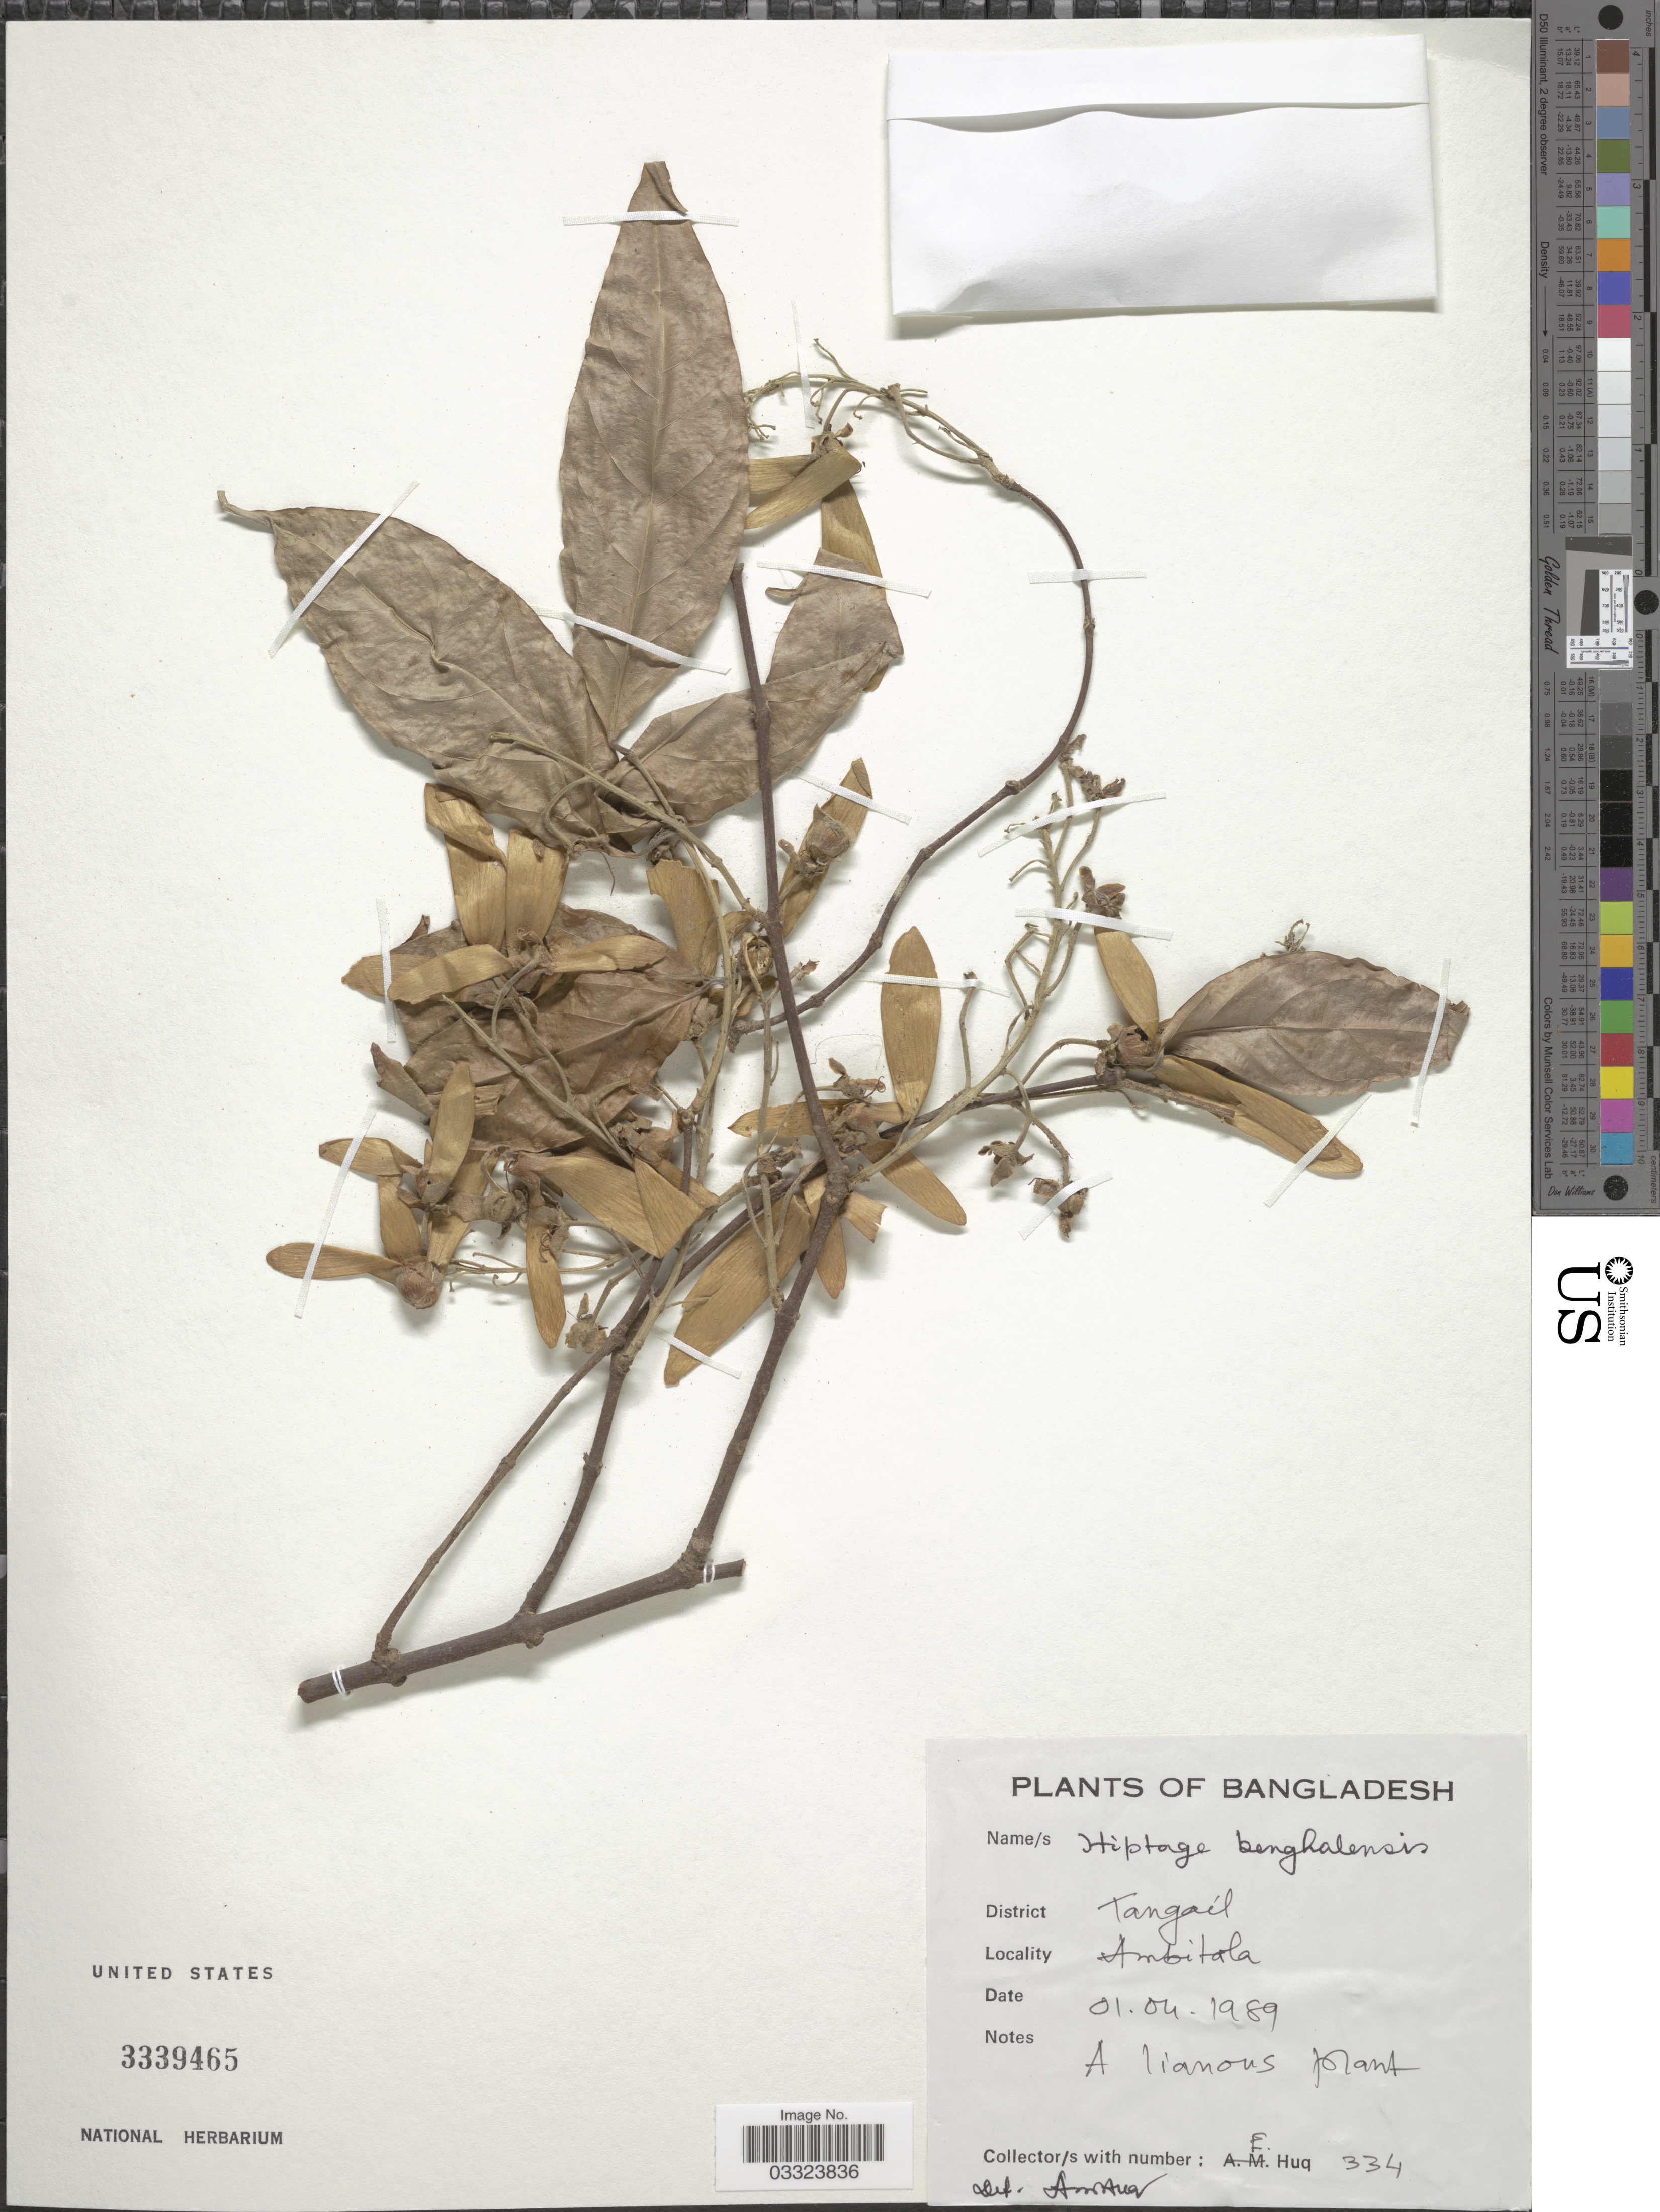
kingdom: Plantae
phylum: Tracheophyta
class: Magnoliopsida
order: Malpighiales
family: Malpighiaceae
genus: Hiptage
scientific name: Hiptage benghalensis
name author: (L.) Kurz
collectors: E. Hug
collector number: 334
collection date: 1989-04-01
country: Bangladesh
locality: District Tangail. Ambitala.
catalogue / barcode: US 3339465